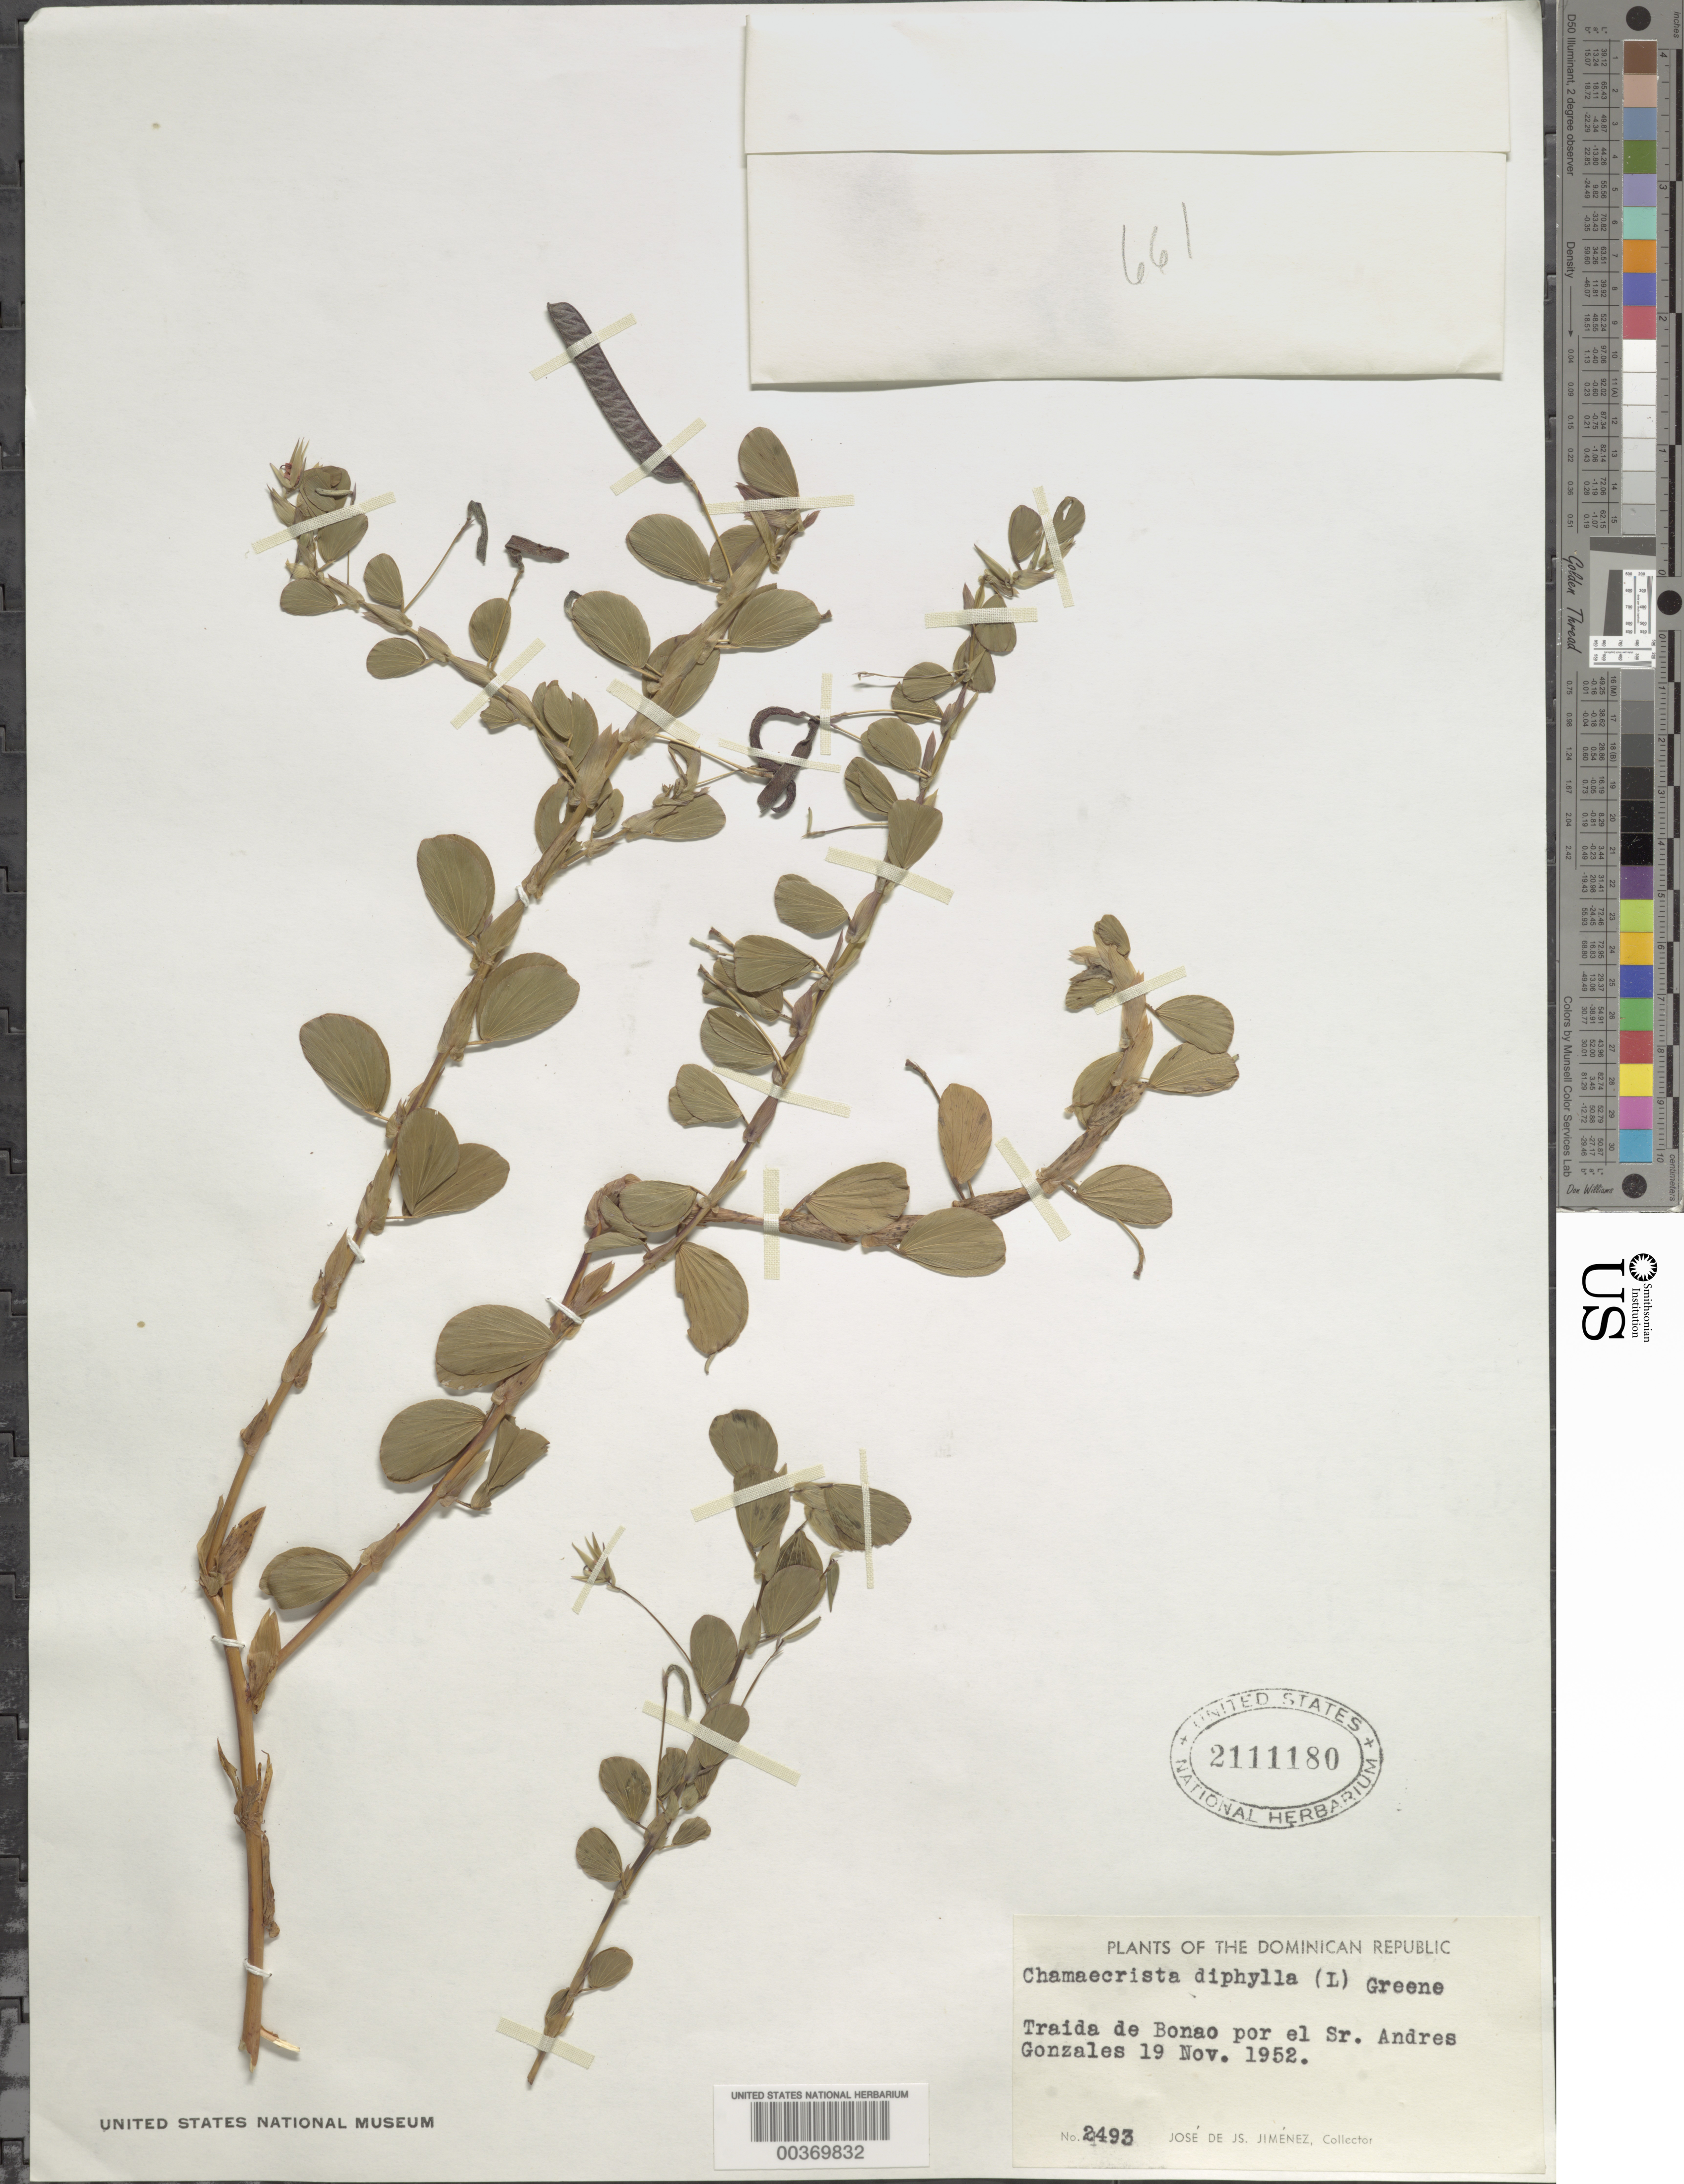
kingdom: Plantae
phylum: Tracheophyta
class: Magnoliopsida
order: Fabales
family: Fabaceae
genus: Chamaecrista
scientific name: Chamaecrista diphylla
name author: (L.) Greene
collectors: J. J. Jiménez Almonte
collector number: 2493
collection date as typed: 19 Nov 1952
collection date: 1952-11-19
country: Dominican Republic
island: Hispaniola Island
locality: Traida de bonao por el sr. andres gonzales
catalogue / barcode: US 2111180